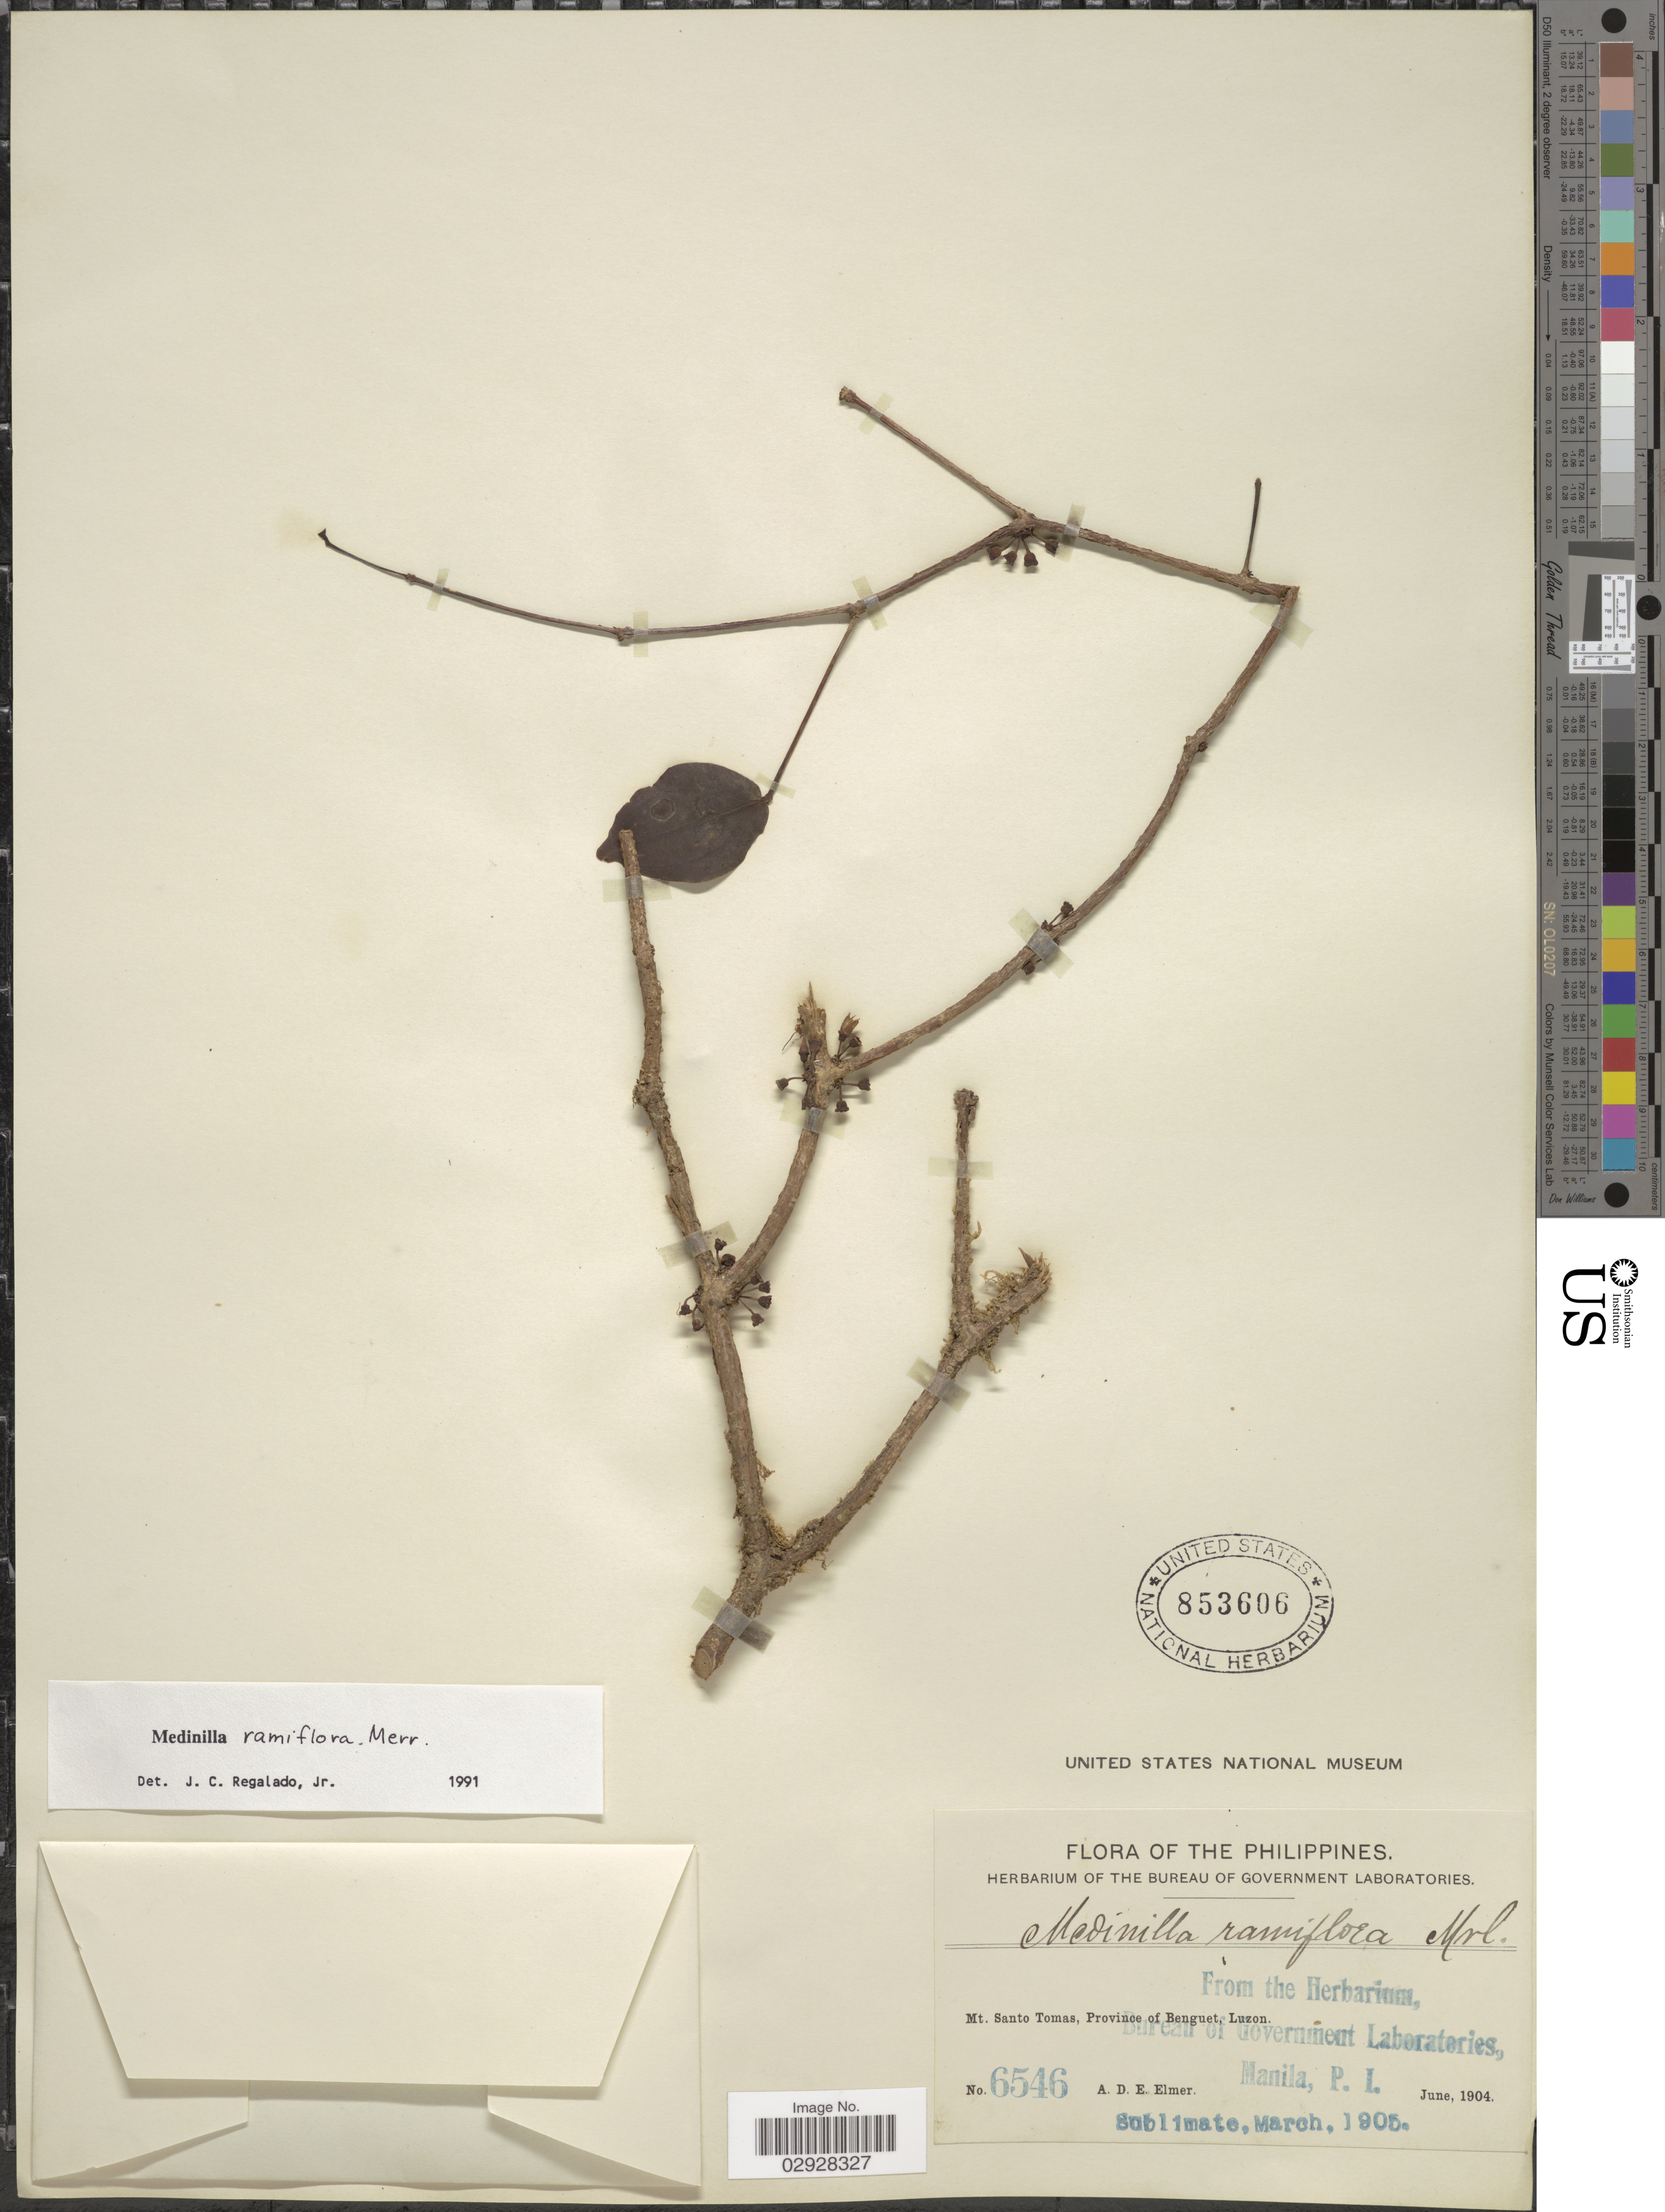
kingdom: Plantae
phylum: Tracheophyta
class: Magnoliopsida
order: Myrtales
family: Melastomataceae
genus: Medinilla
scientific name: Medinilla ramiflora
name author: Merr.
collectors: A. D. E. Elmer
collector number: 6546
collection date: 1904-06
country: Philippines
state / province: Cordillera (Administrative Region)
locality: Mt. Santo Tomas, Province of Benguet, Luzon.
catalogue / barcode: US 853606